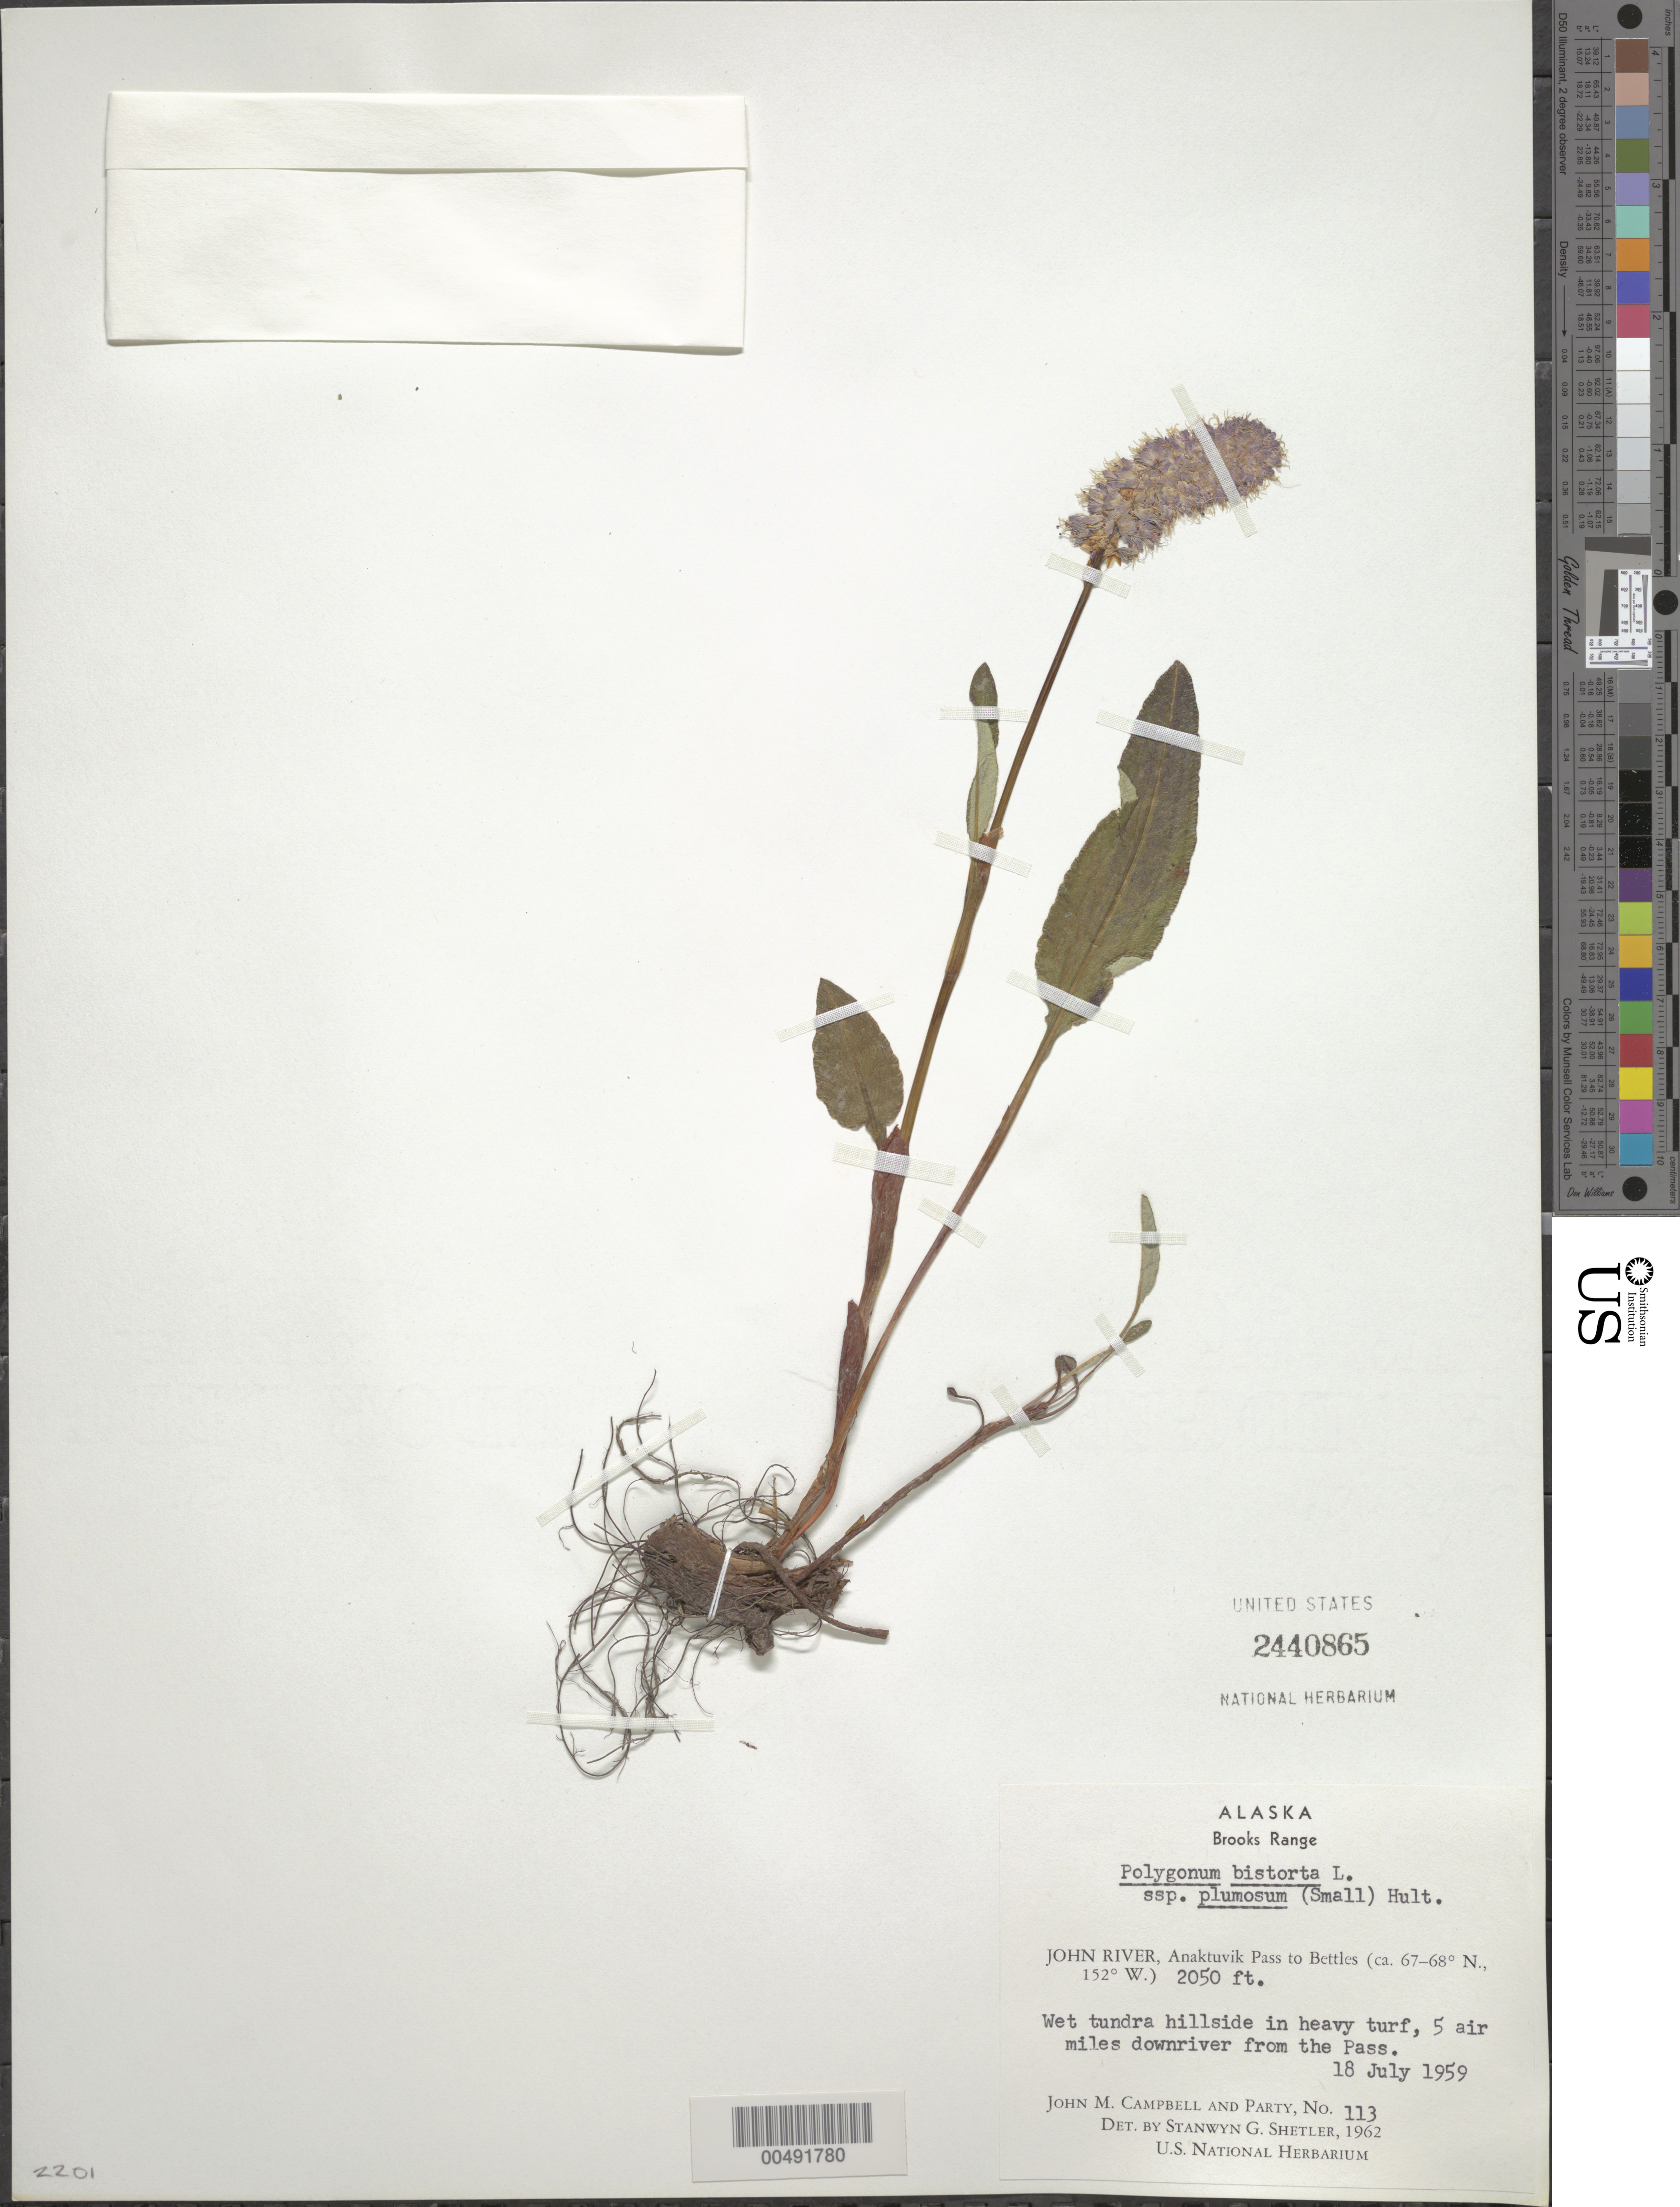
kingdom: Plantae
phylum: Tracheophyta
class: Magnoliopsida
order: Caryophyllales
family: Polygonaceae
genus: Bistorta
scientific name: Bistorta plumosa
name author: (Small) Greene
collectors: J. M. Campbell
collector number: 113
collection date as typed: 18 Jul 1959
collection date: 1959-07-18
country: United States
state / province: Alaska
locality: Brooks Range, John River, 5 mi. downriver from Anaktuvuk Pass to Bettles (lat/long recorded as: lat=::: long=152:0:0:W)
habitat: wet tundra hillside in heavy turf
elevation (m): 625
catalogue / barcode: US 2440865